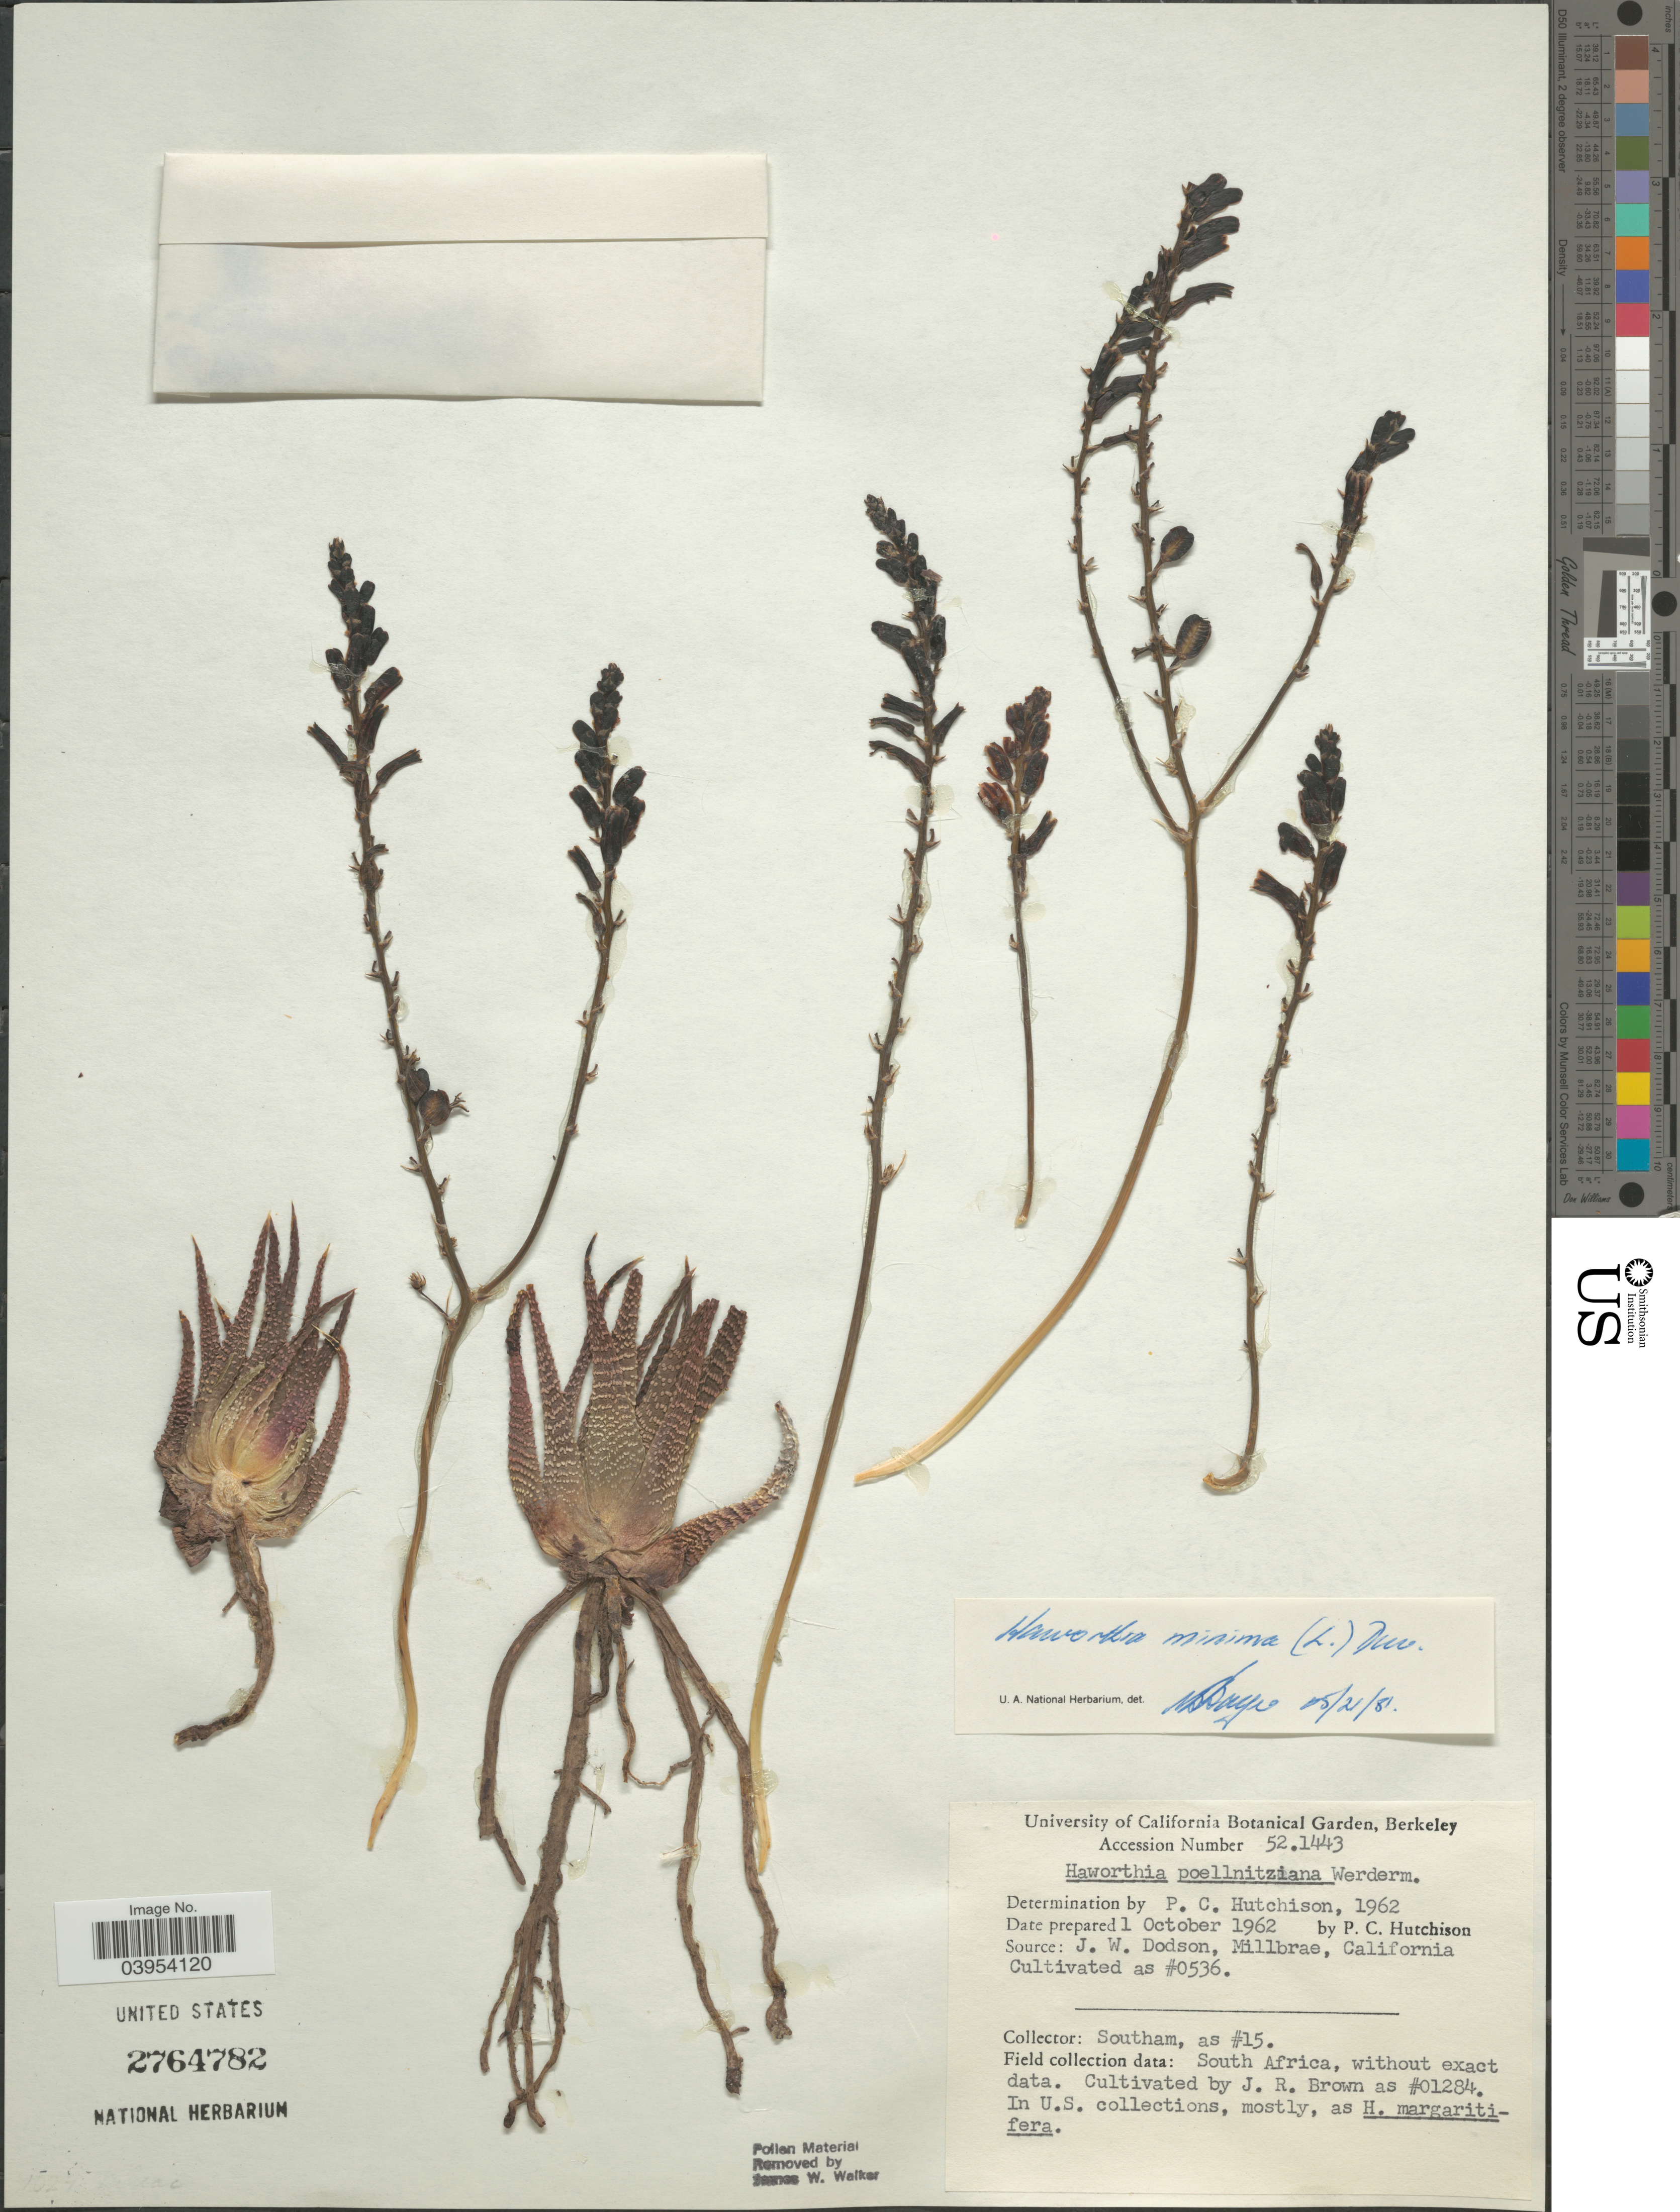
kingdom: Plantae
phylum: Tracheophyta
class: Liliopsida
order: Asparagales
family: Asphodelaceae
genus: Haworthia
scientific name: Haworthia minima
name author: (Aiton) Haw.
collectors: P. C. Hutchison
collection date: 1962-10-01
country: United States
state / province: California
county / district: Alameda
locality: University of California Botanical Garden, Berkeley.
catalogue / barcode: US 2764782